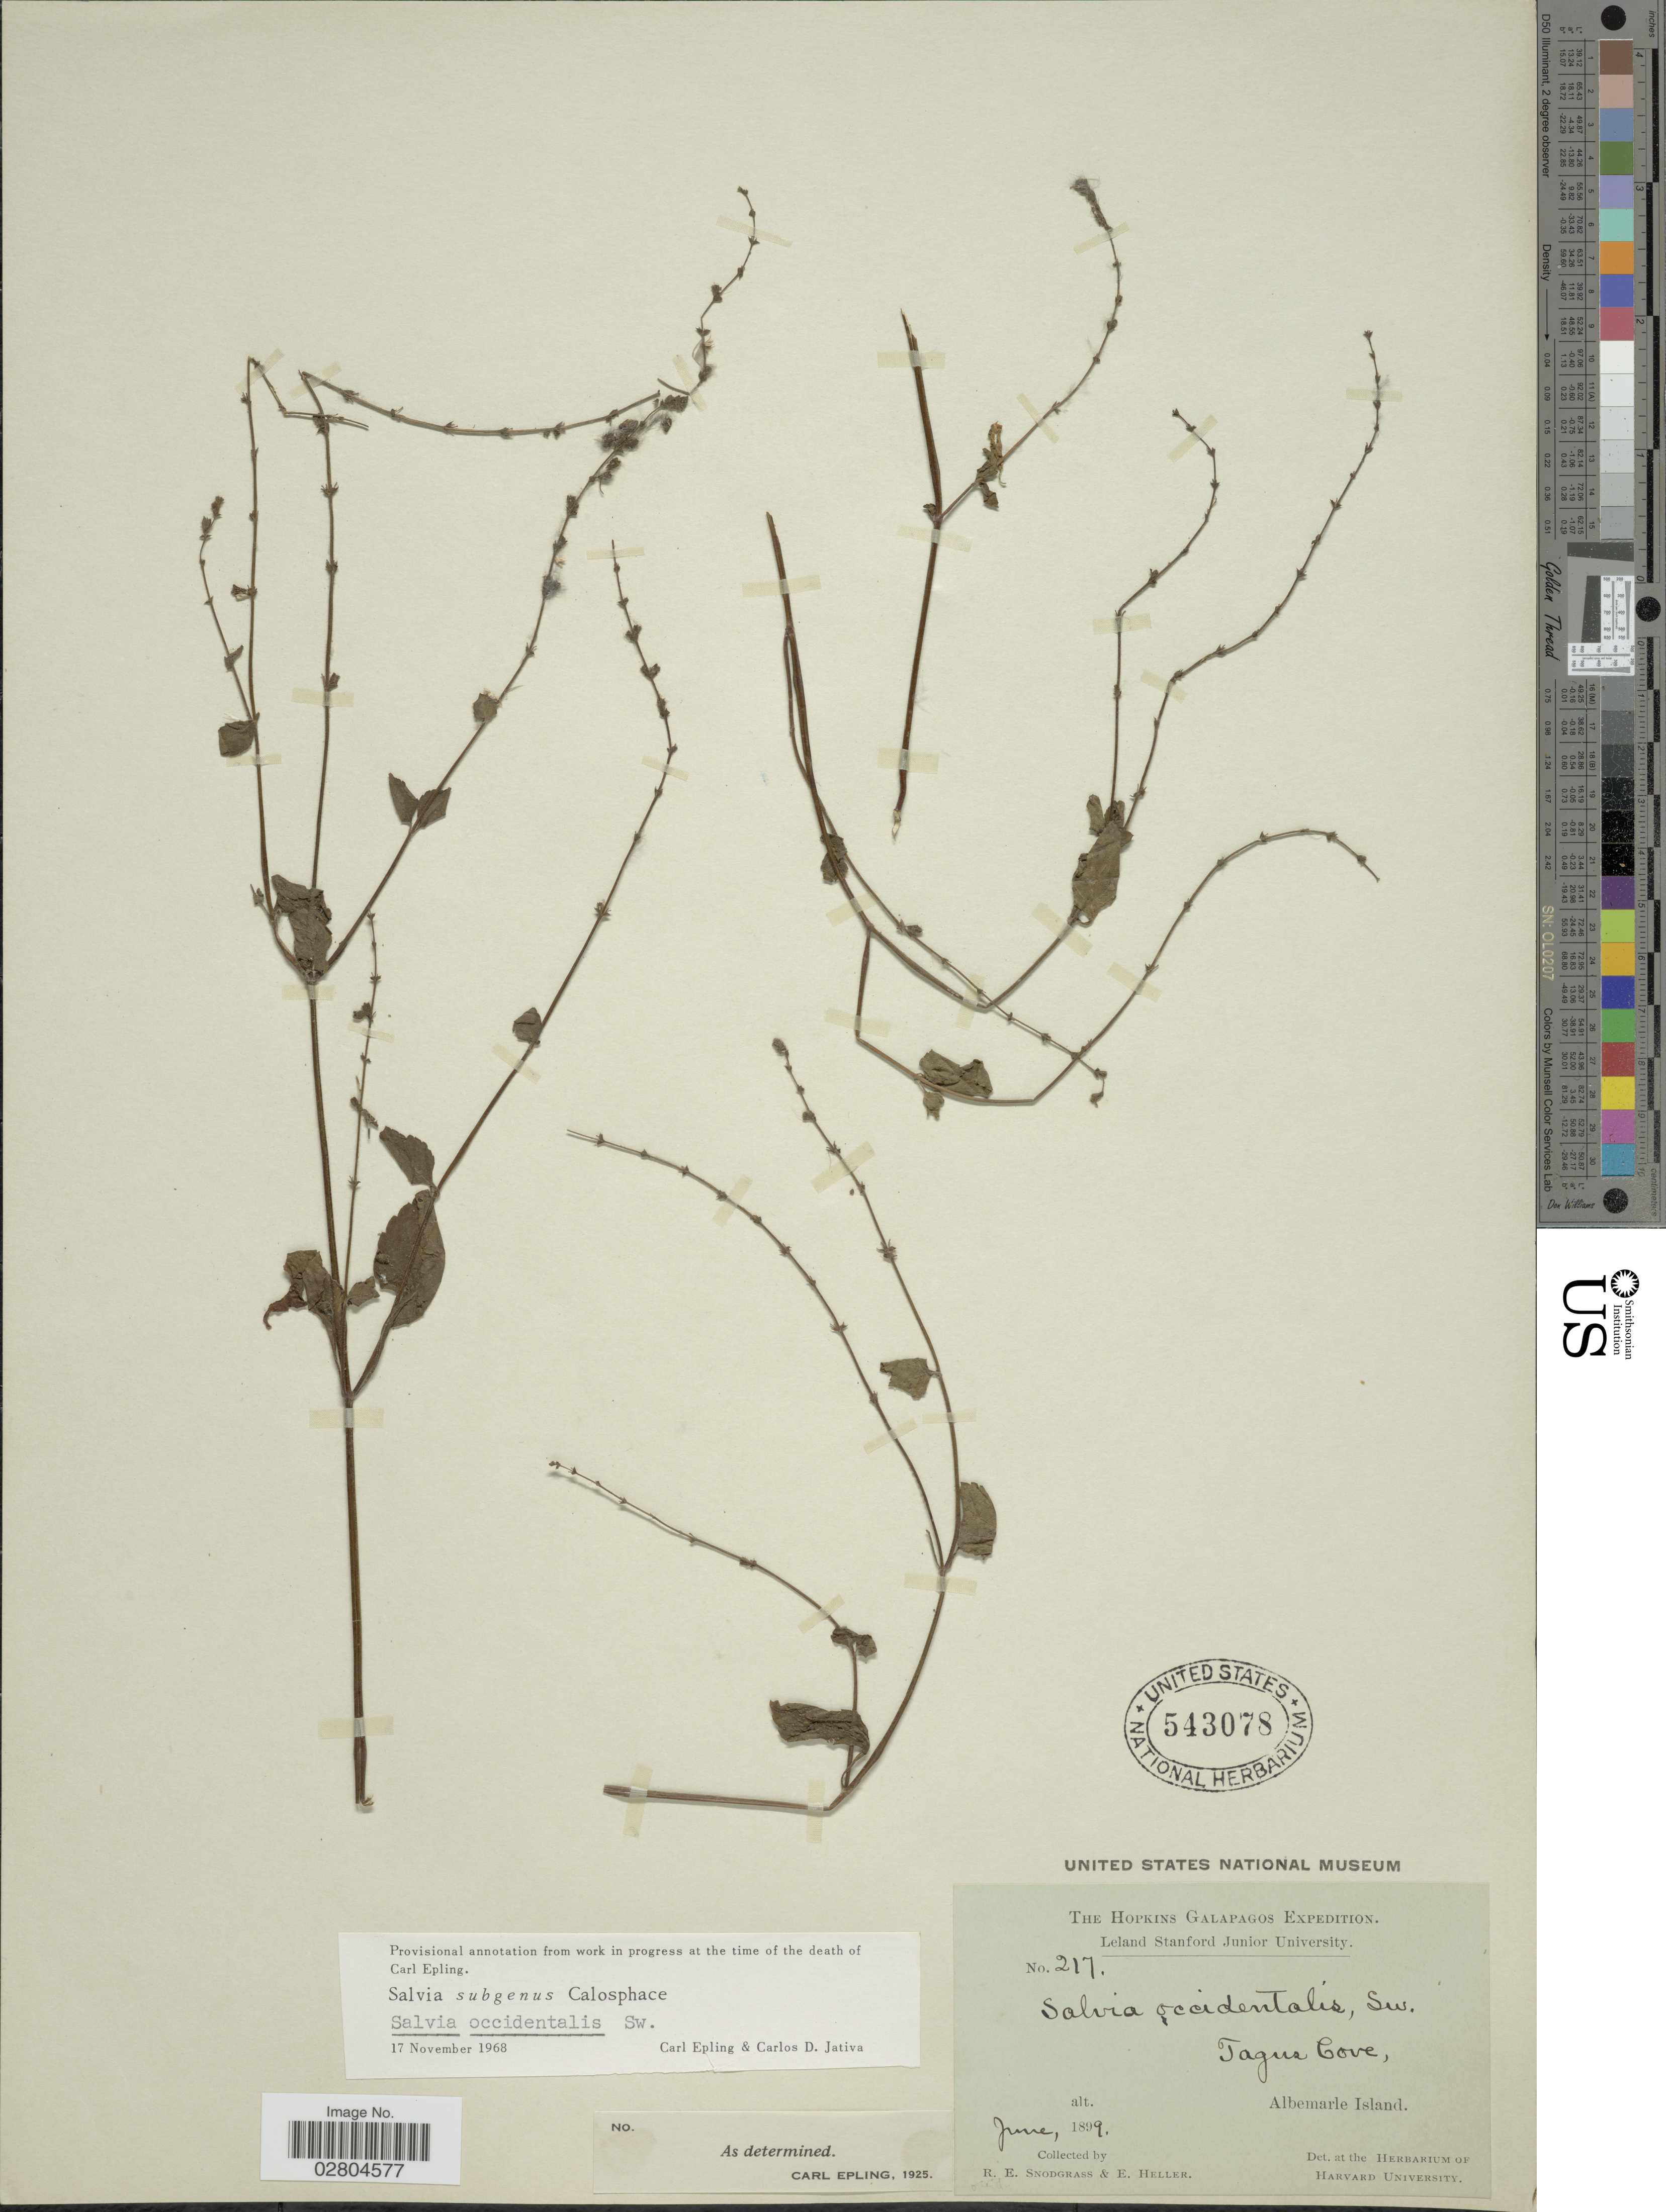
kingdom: Plantae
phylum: Tracheophyta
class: Magnoliopsida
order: Lamiales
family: Lamiaceae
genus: Salvia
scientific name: Salvia occidentalis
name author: Sw.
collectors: R. E. Snodgrass & E. Heller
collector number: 217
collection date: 1899-06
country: Ecuador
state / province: Colón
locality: Galapagos. Tagus Cove, Albemarle Island.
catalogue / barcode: US 543078